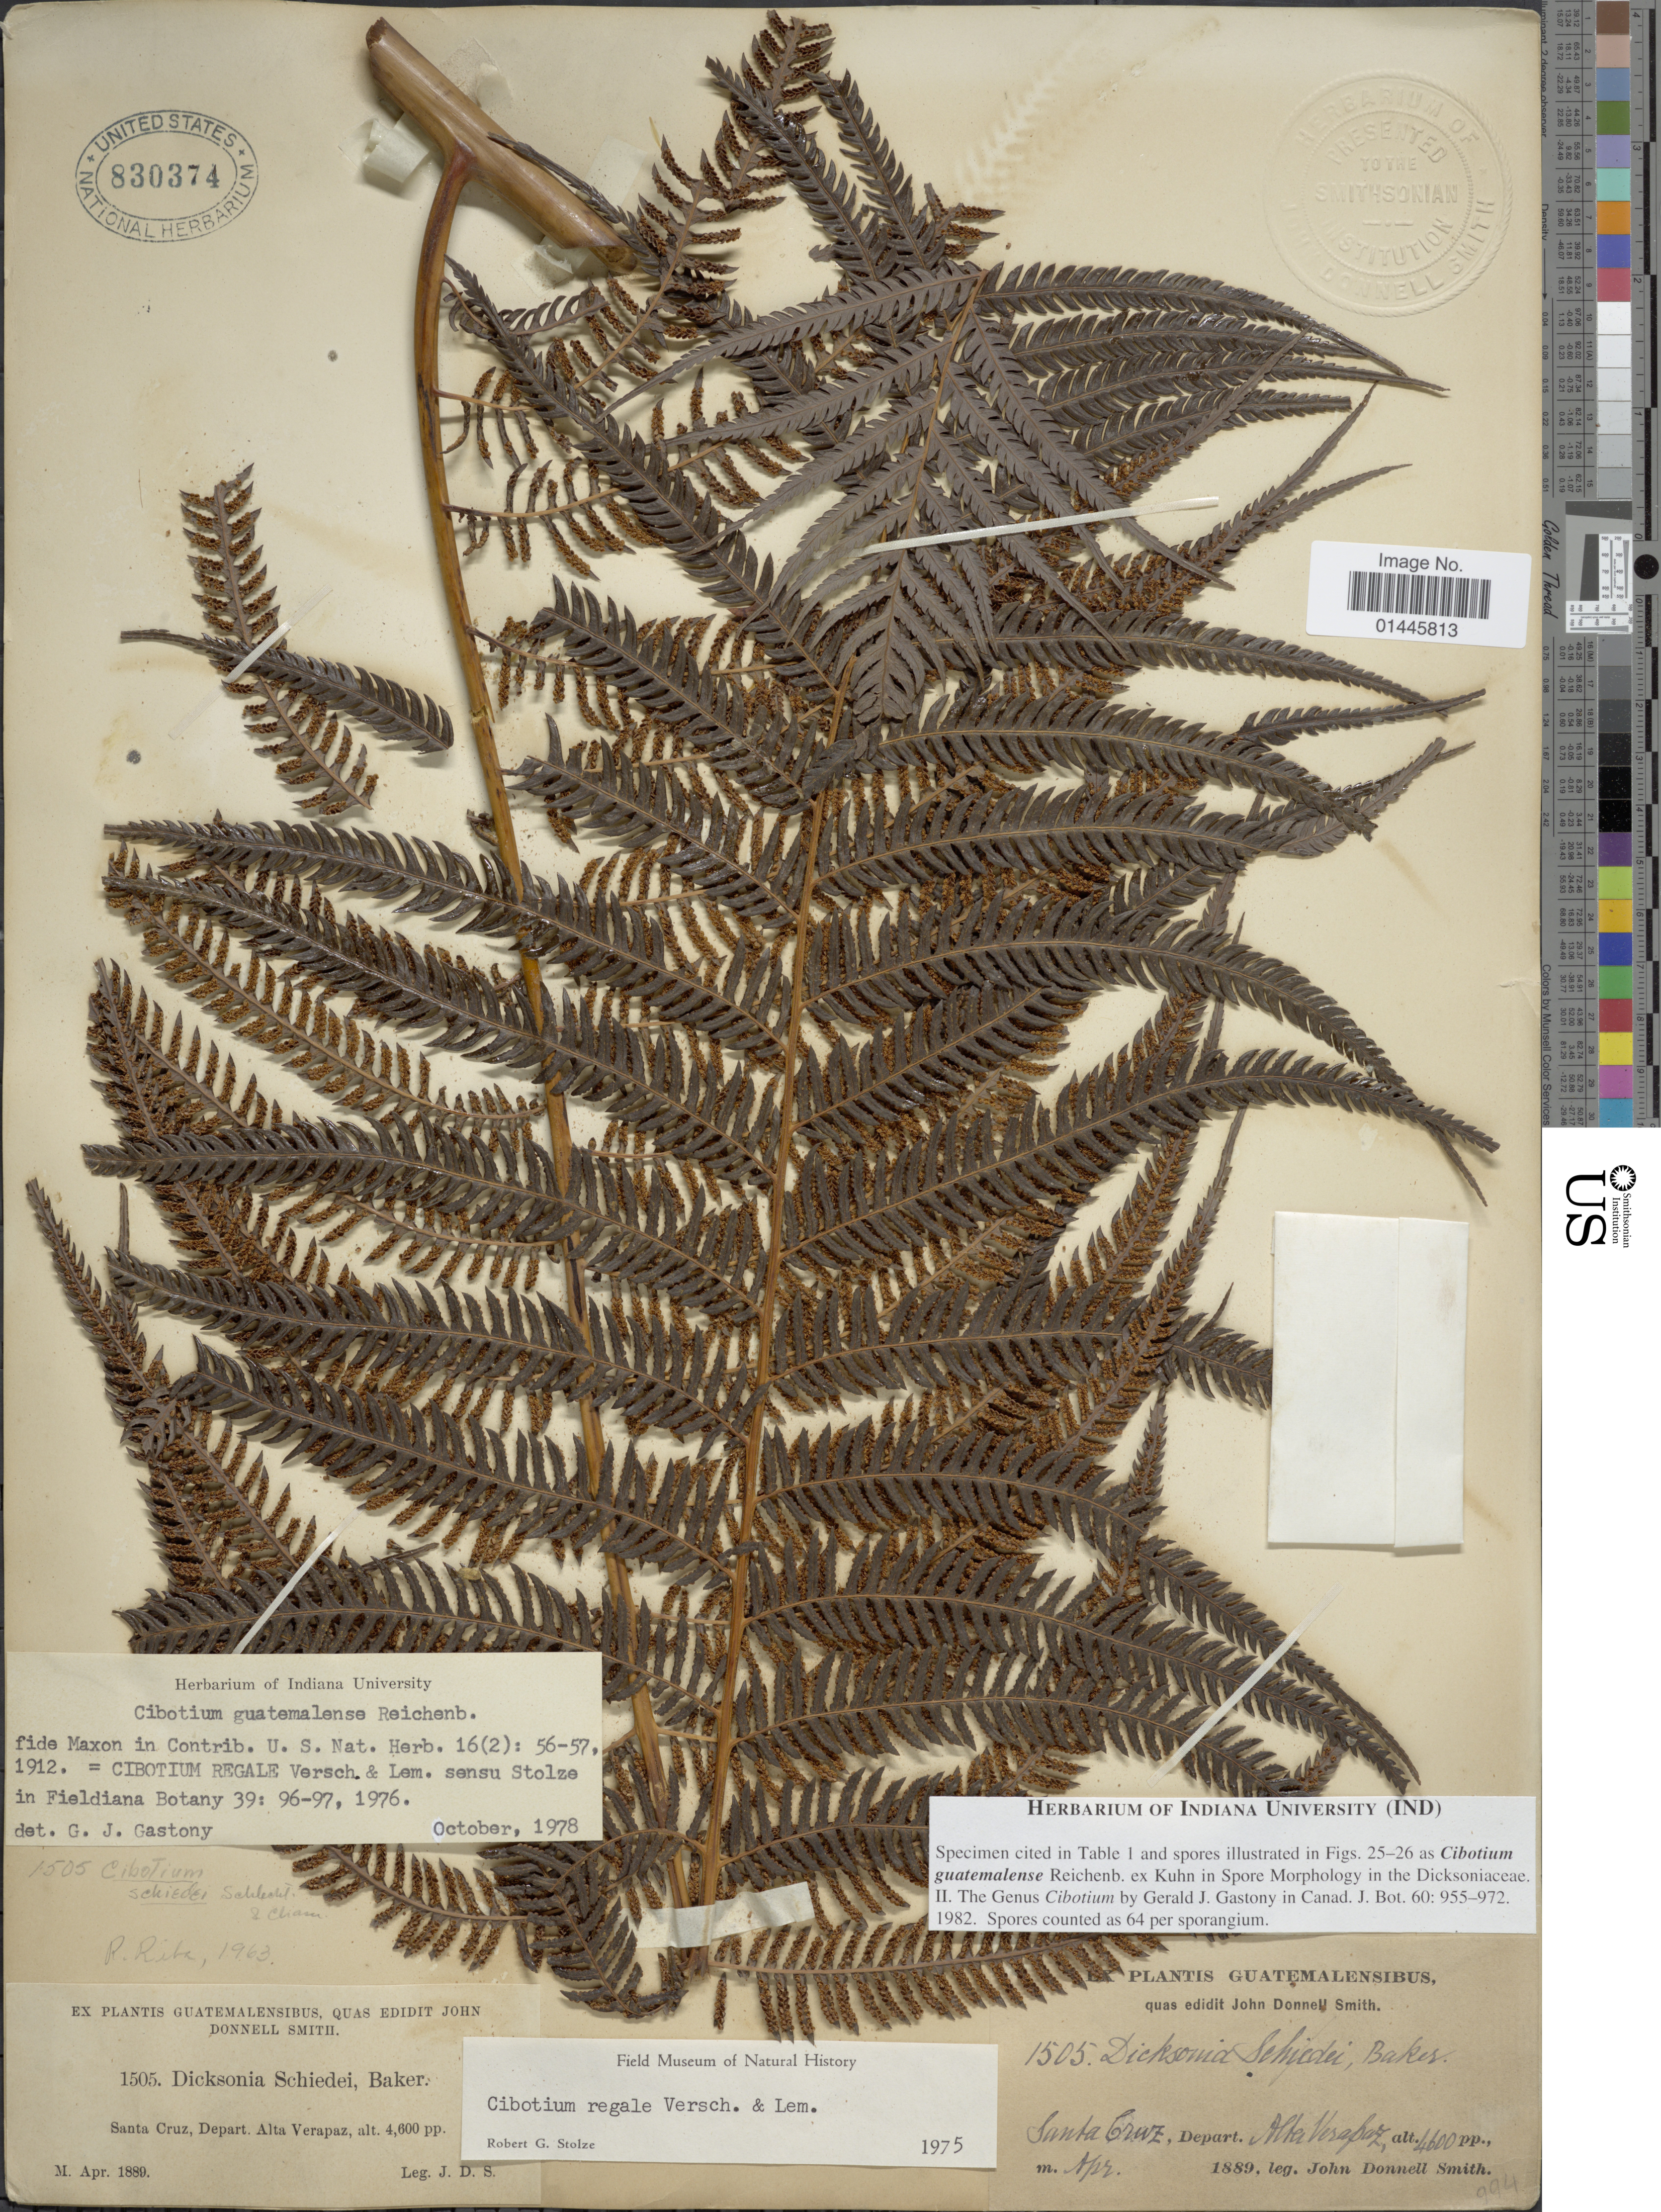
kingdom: Plantae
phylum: Tracheophyta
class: Polypodiopsida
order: Cyatheales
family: Cibotiaceae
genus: Cibotium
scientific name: Cibotium regale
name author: Verschaff. & Lem.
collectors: J. Donnell Smith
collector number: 1505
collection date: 1889-04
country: Guatemala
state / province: Alta Verapaz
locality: Santa Cruz.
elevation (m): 1402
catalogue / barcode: US 830374